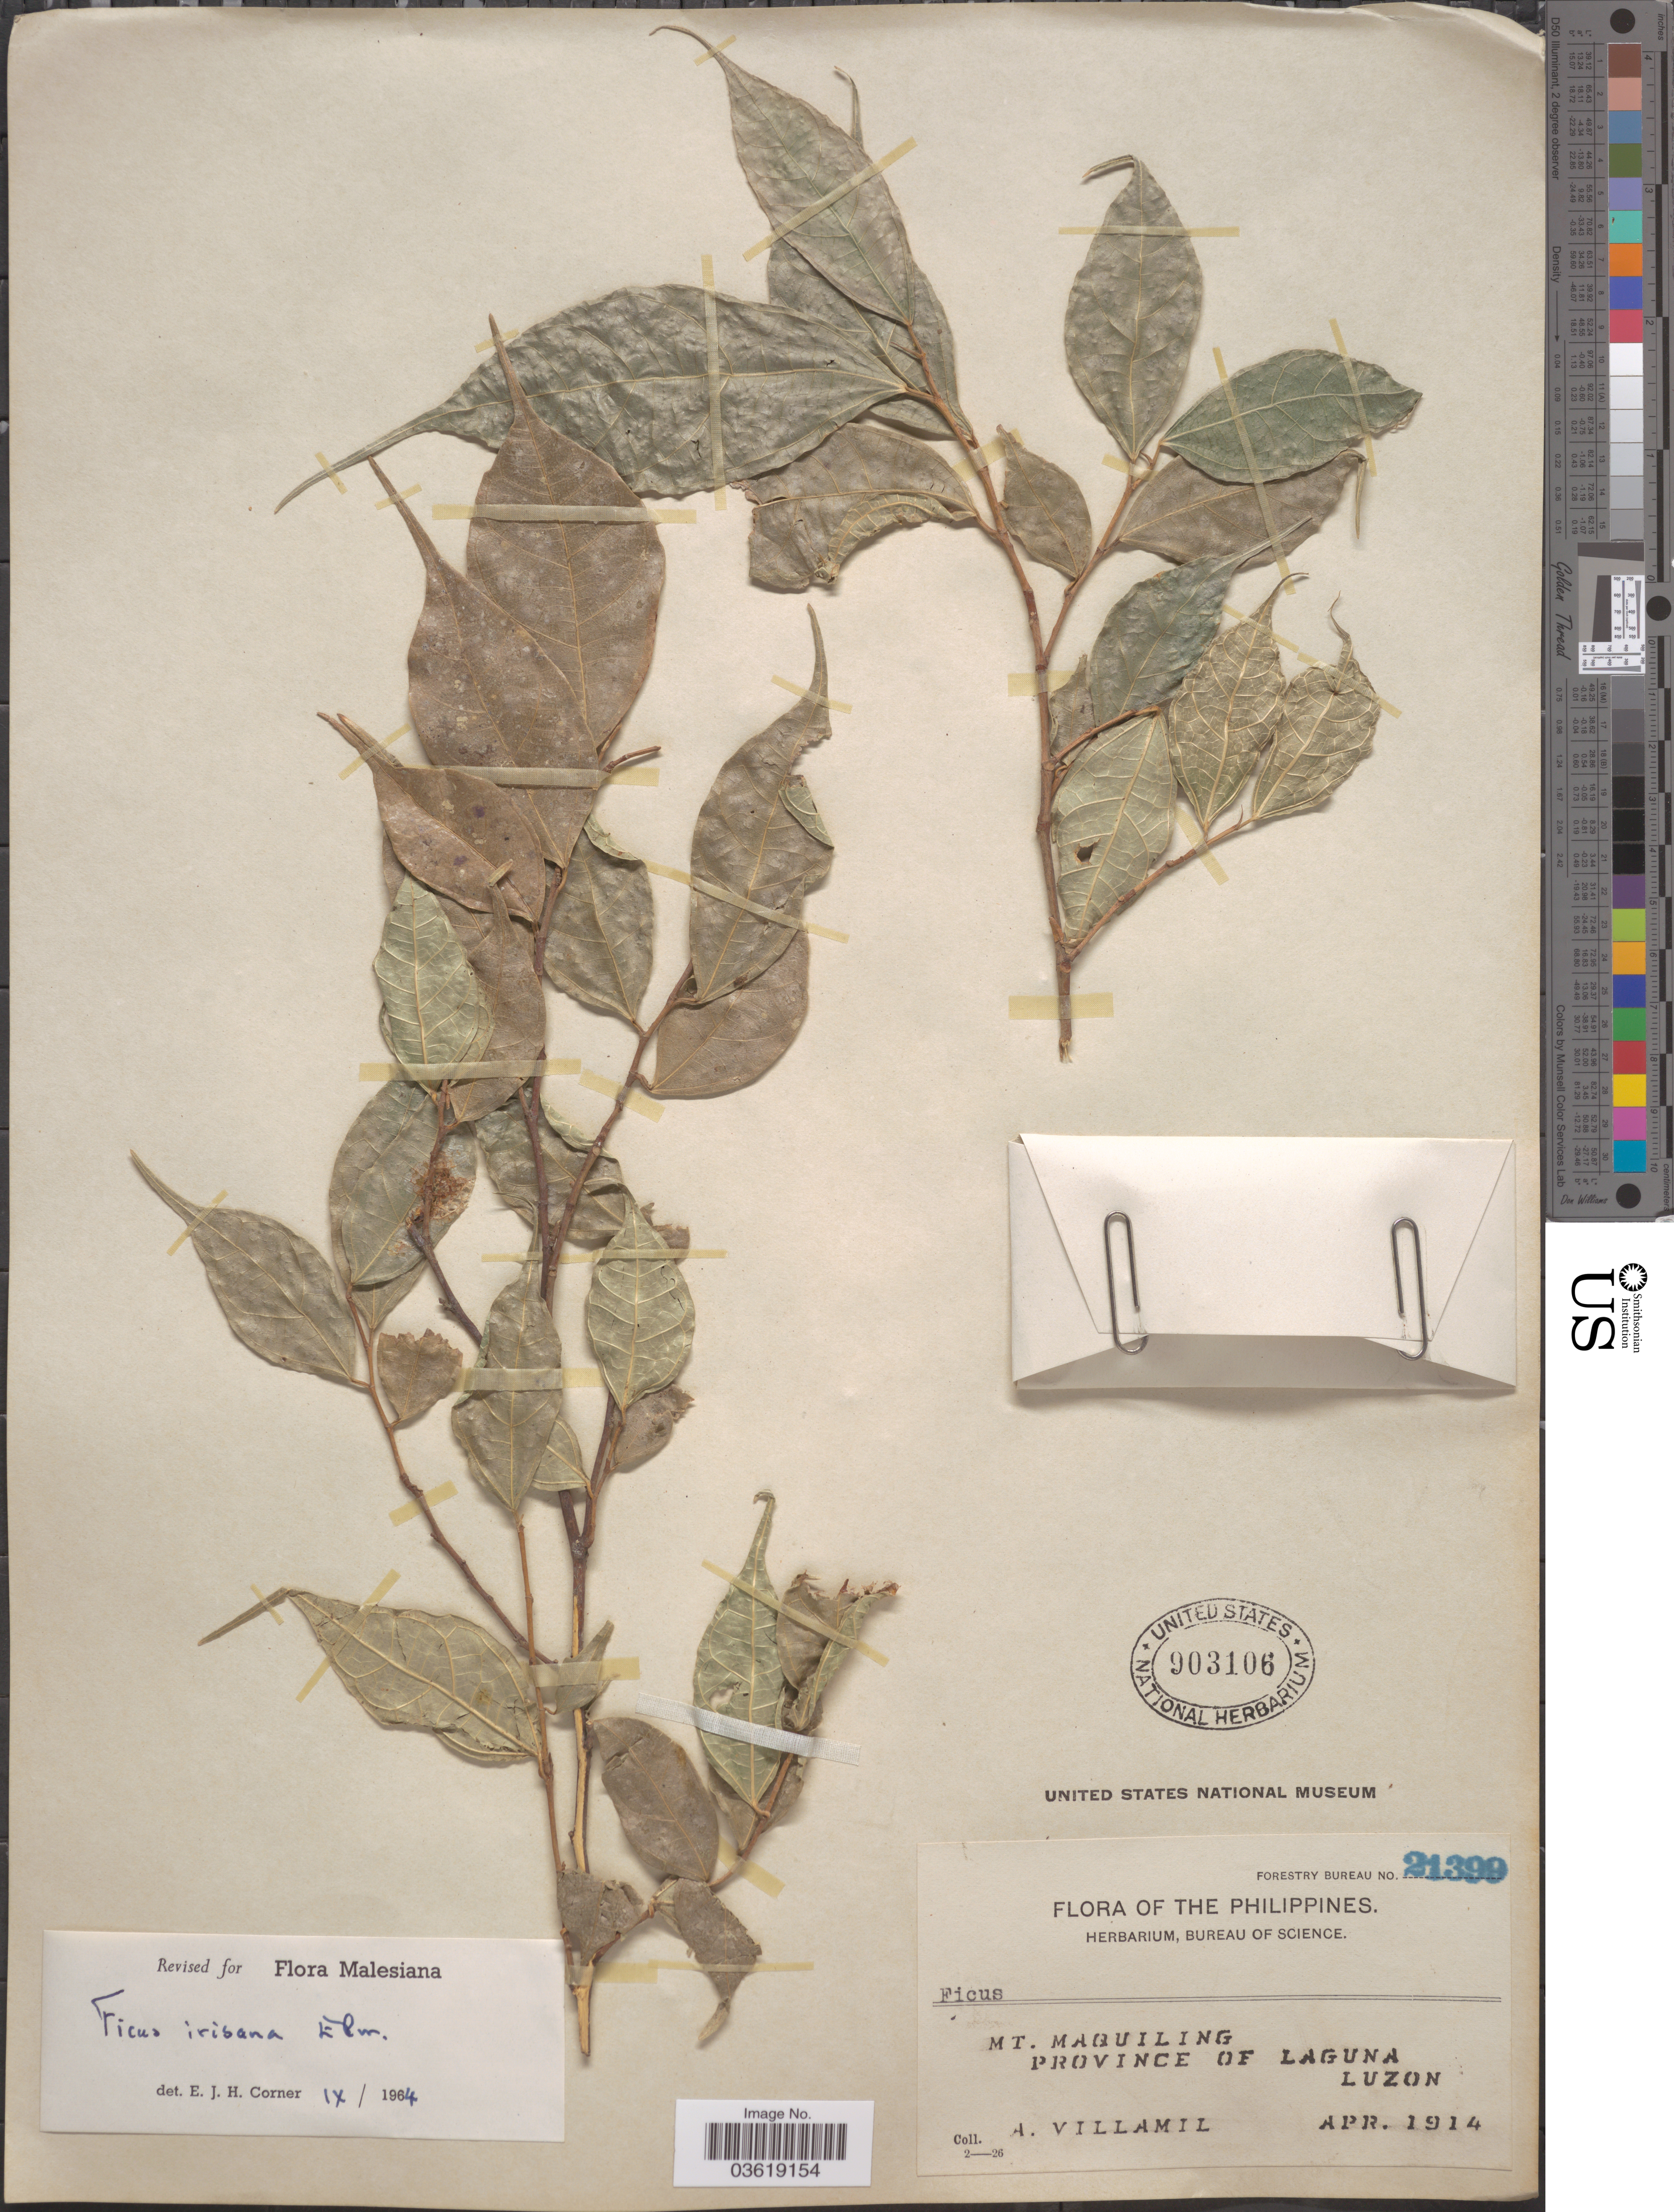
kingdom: Plantae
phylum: Tracheophyta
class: Magnoliopsida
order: Rosales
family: Moraceae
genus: Ficus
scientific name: Ficus irisana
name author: Elmer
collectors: A. Villamil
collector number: Forestry Bureau 21399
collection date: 1914-04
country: Philippines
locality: Mt. Maquiling. Province of Laguna, Luzon.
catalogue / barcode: US 903106